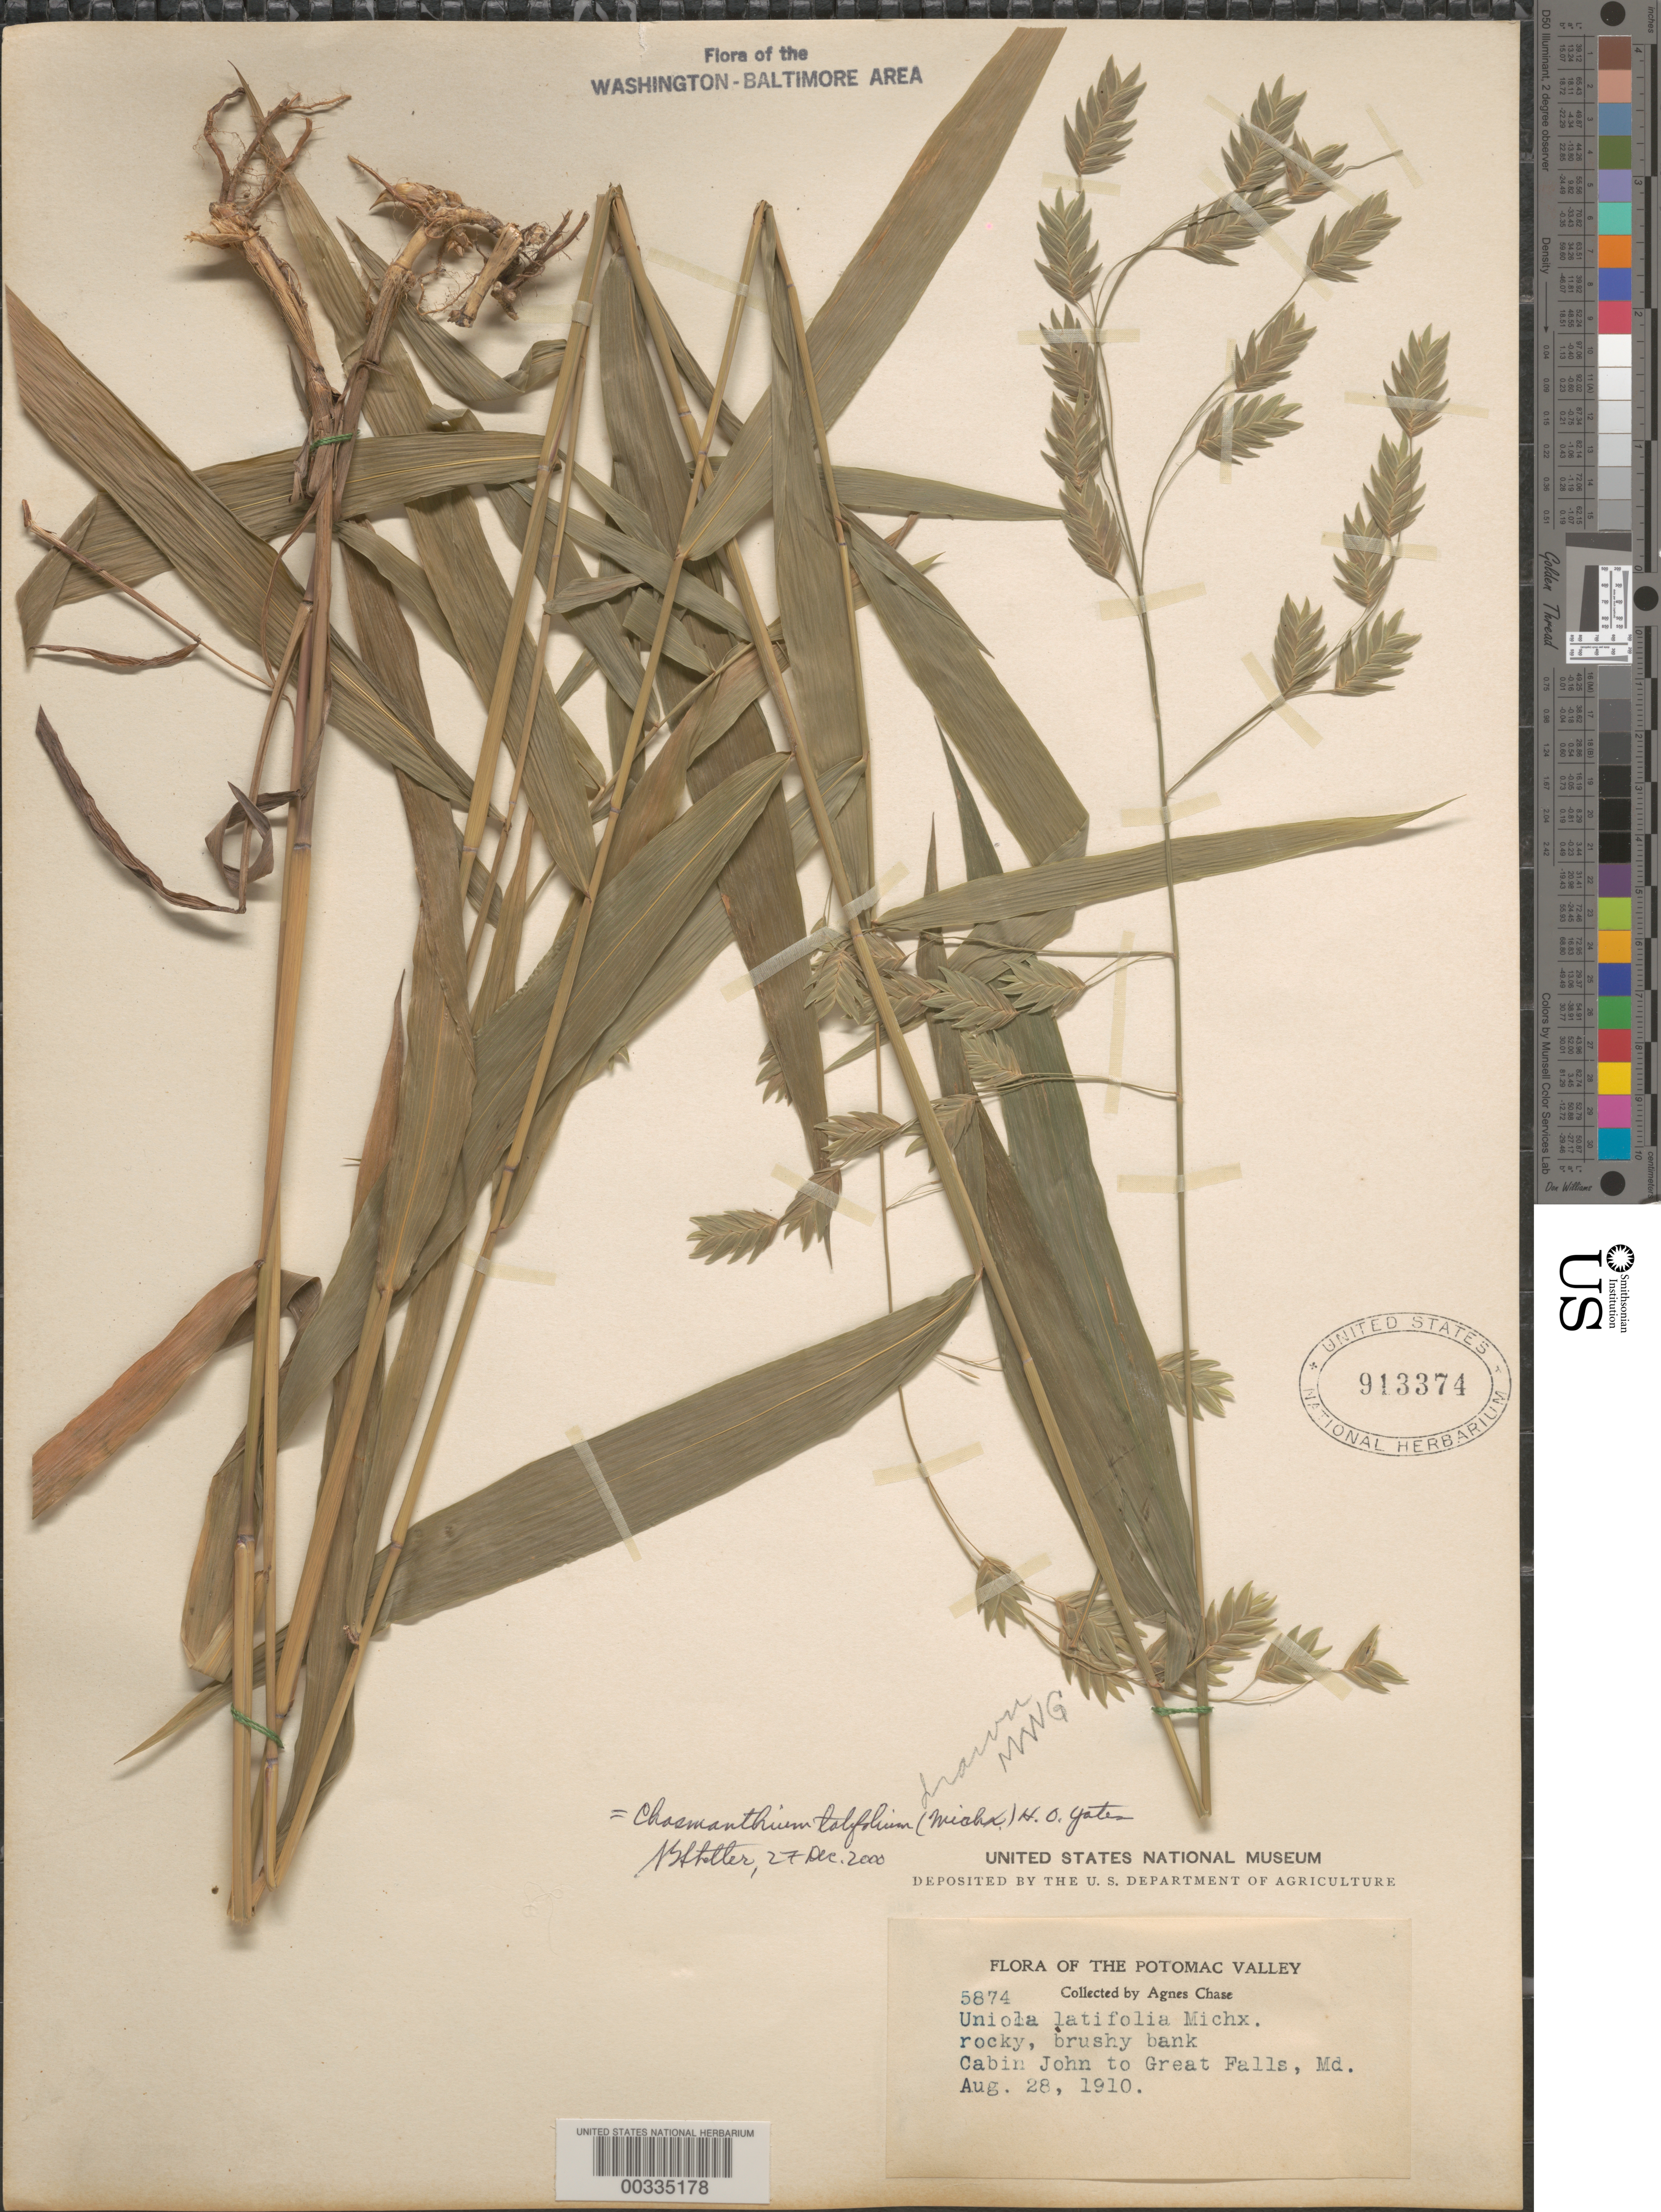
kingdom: Plantae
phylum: Tracheophyta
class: Liliopsida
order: Poales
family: Poaceae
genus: Chasmanthium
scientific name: Chasmanthium latifolium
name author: (Michx.) H.O. Yates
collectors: A. Chase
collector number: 5874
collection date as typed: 28 Aug 1910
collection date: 1910-08-28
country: United States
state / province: Maryland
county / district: Montgomery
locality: Cabin John to Great Falls C. & O. Canal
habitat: Rocky, brushy bank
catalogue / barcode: US 913374